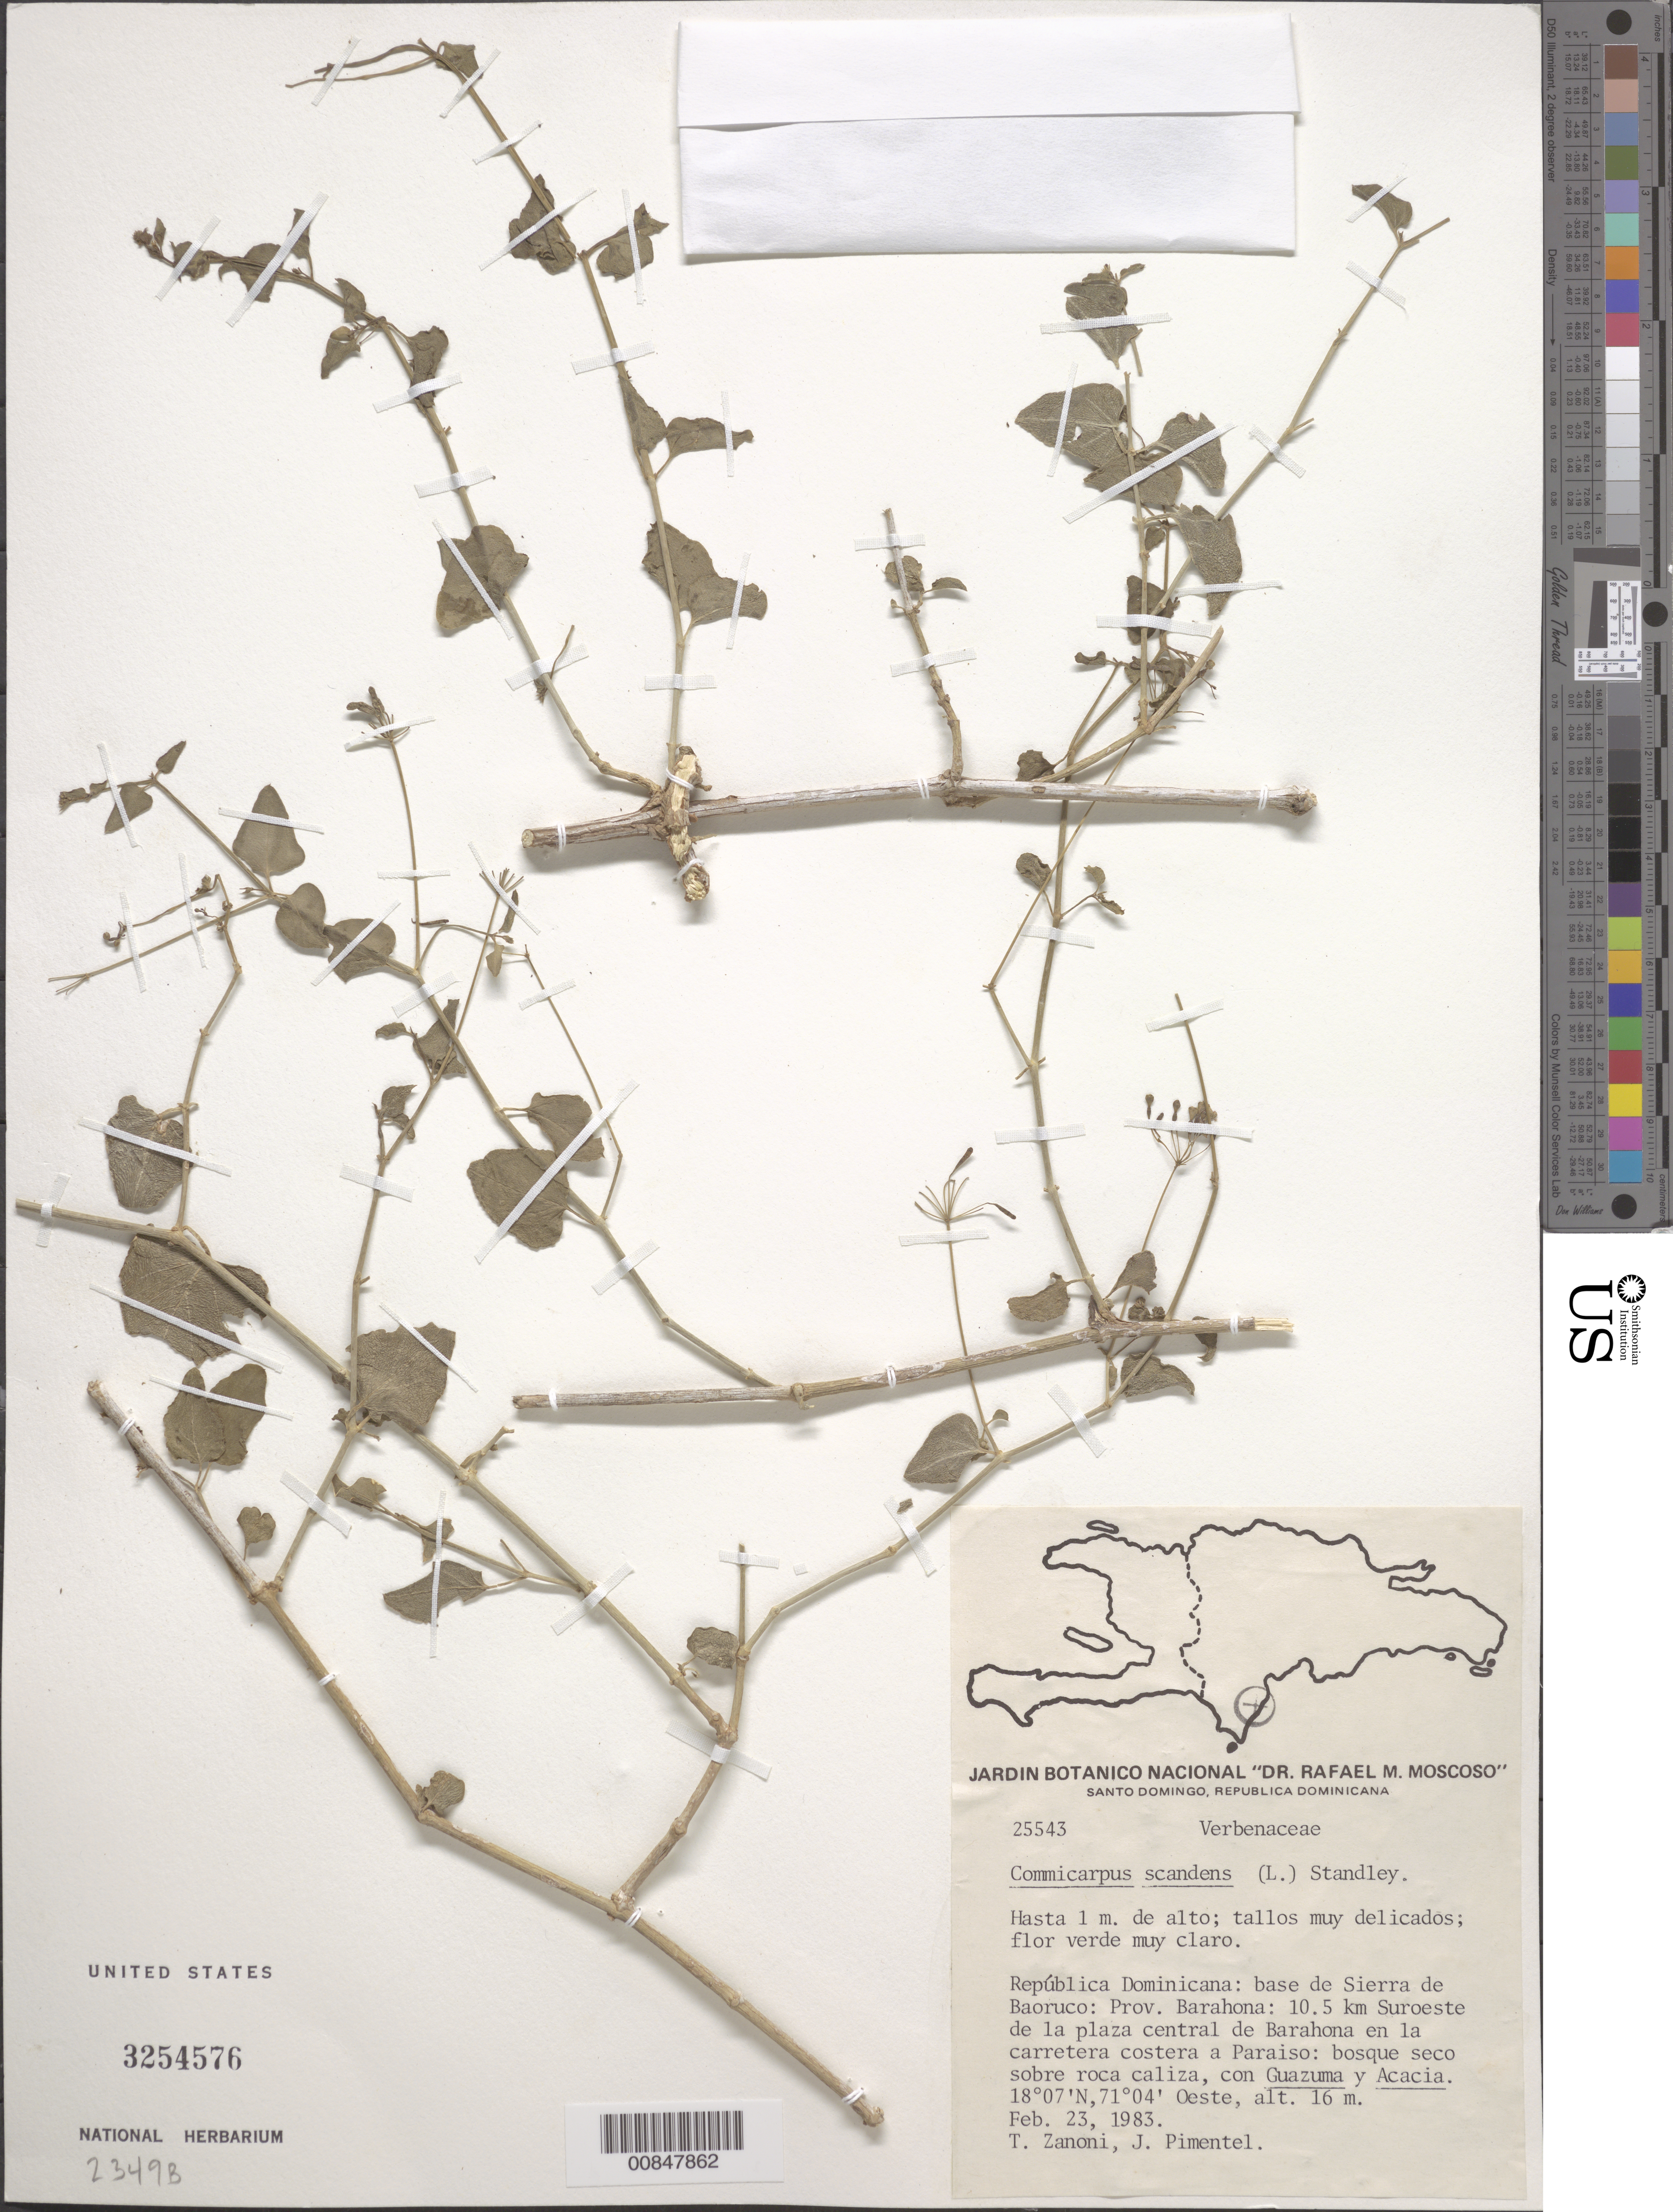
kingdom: Plantae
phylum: Tracheophyta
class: Magnoliopsida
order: Caryophyllales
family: Nyctaginaceae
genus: Boerhavia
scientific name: Boerhavia scandens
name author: L.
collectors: T. A. Zanoni & J. Pimentel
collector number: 25543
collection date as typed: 23 Feb 1983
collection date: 1983-02-23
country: Dominican Republic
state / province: Barahona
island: Hispaniola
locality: Base de Sierra de Baoruco. 10.5 km Suroeste de la plaza central de Barahona en la carretera costera a Paraiso.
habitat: Bosque seco sobre roca caliza, con Guazuma y Acacia.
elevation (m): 16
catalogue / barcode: US 3254576